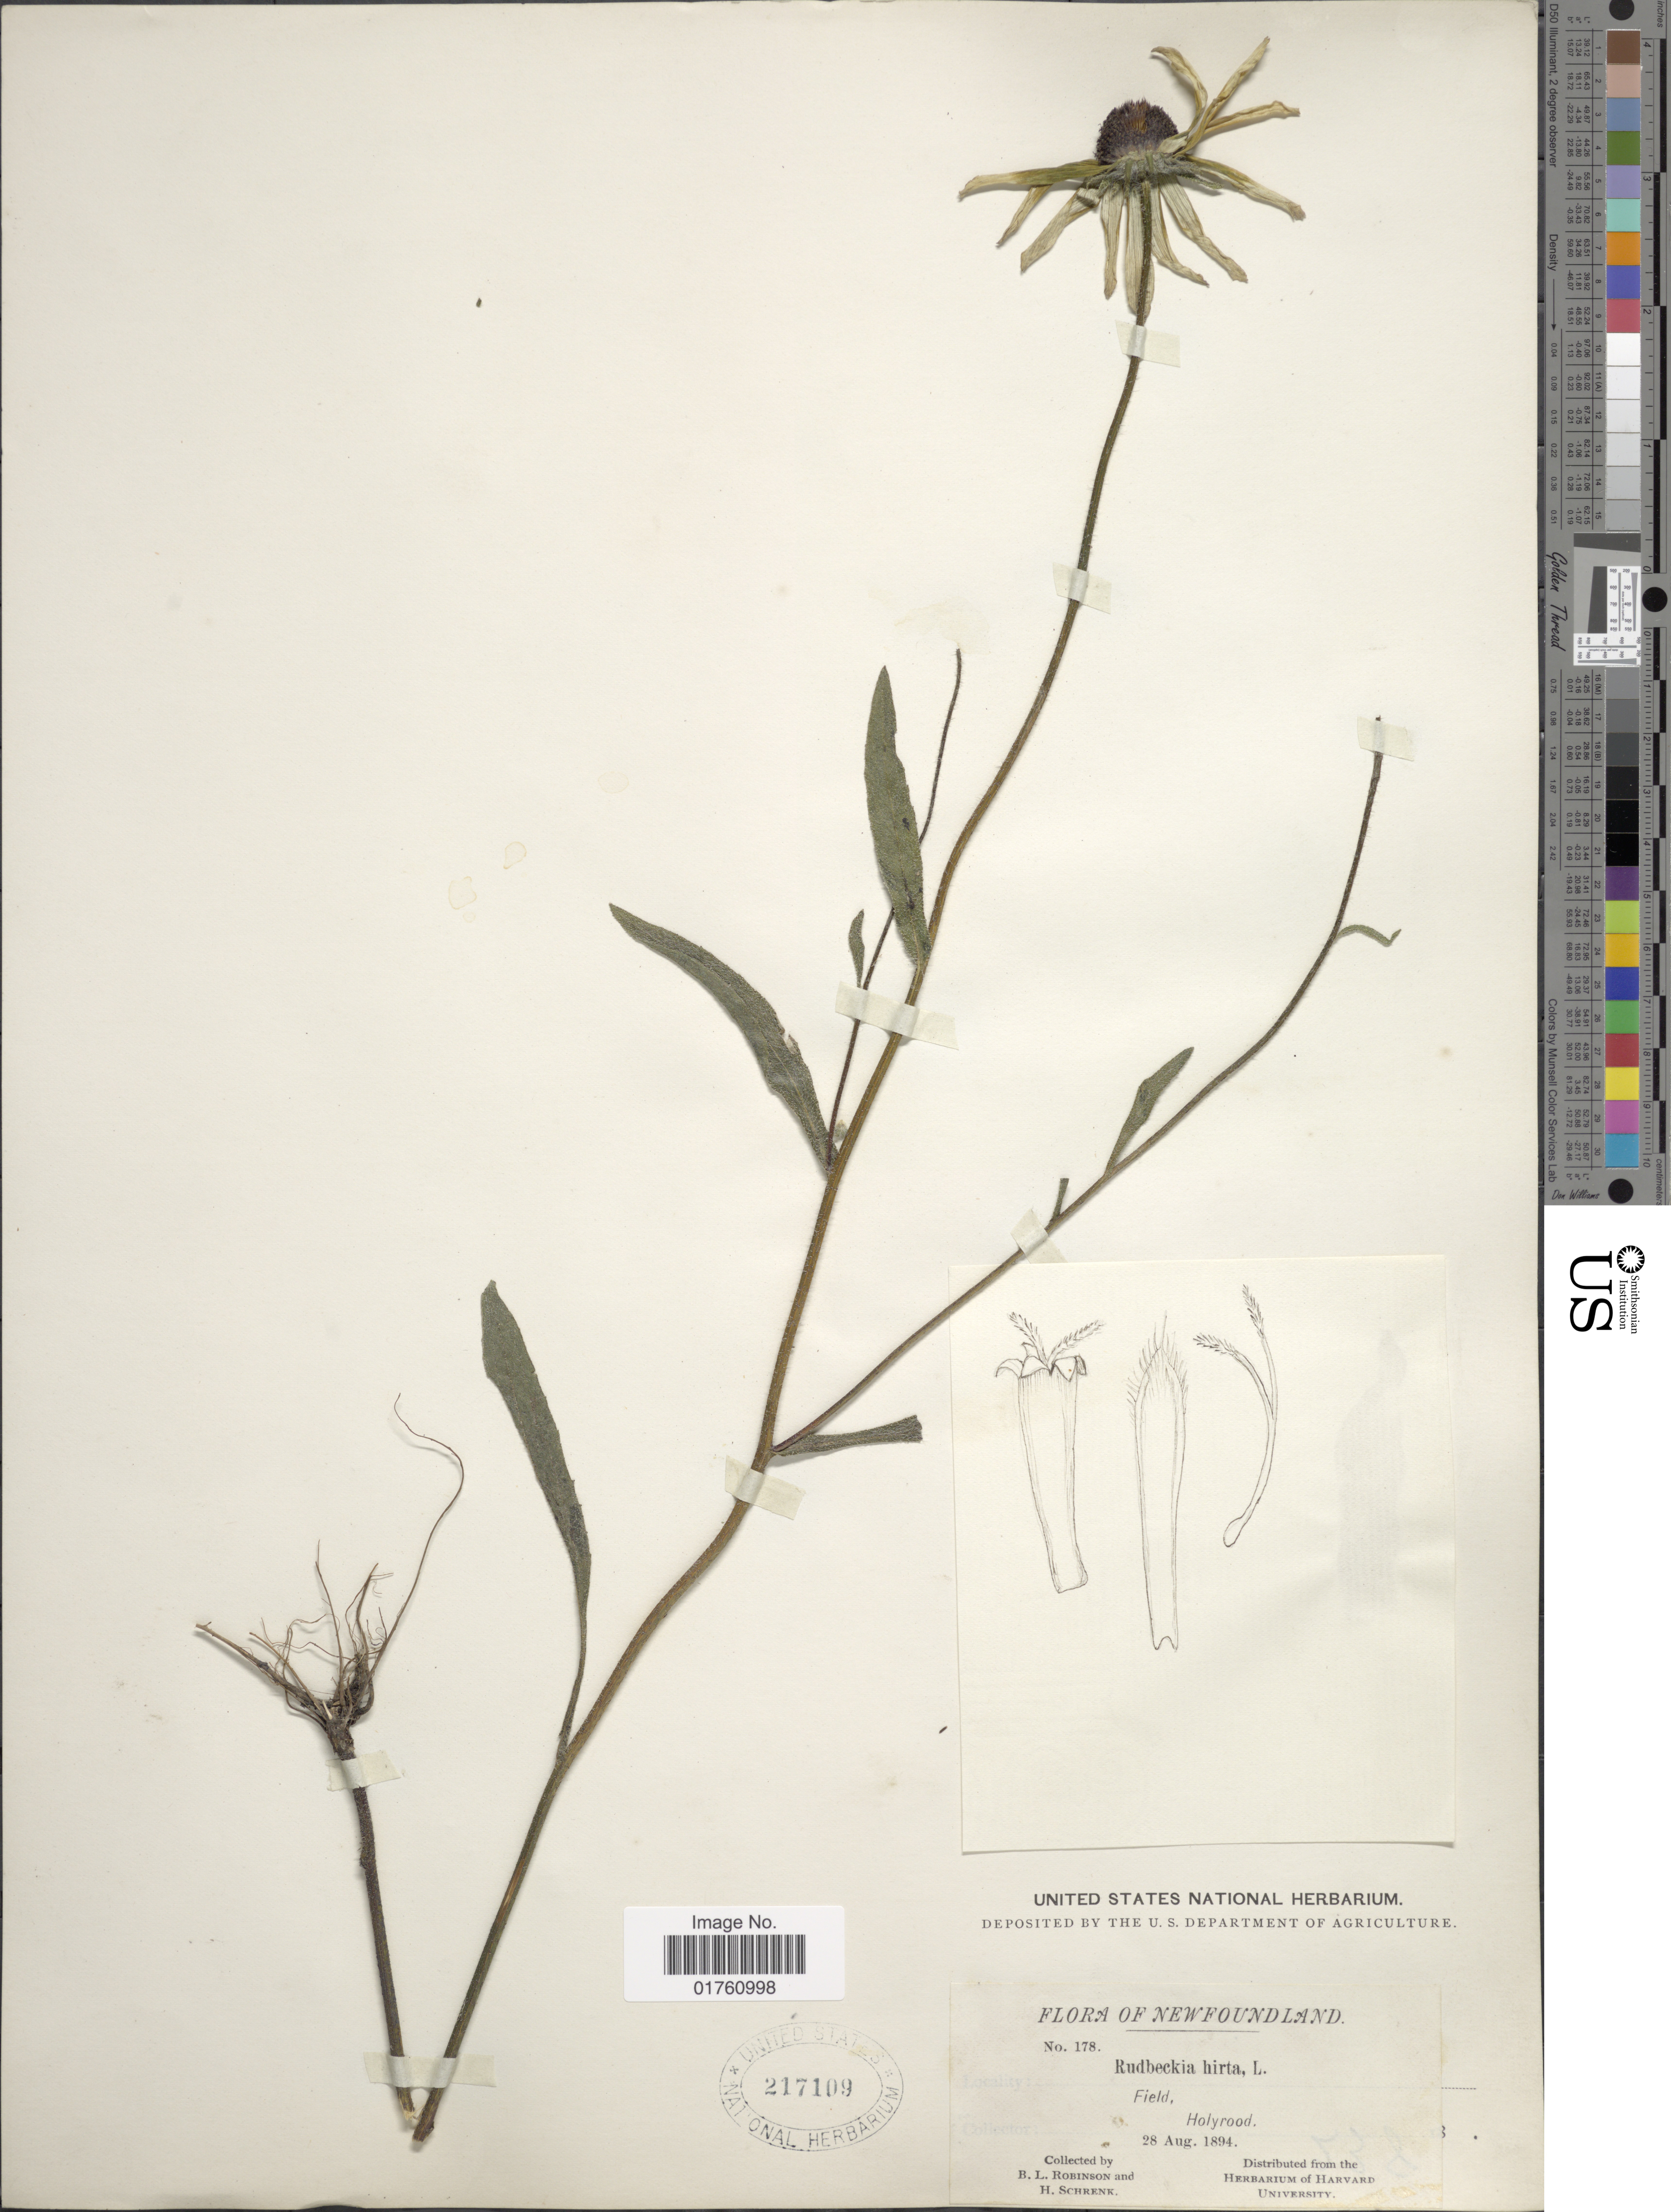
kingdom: Plantae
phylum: Tracheophyta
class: Magnoliopsida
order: Asterales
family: Asteraceae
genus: Rudbeckia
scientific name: Rudbeckia hirta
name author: L.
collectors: B. L. Robinson & H. v. Schrenk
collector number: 178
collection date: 1894-08-28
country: Canada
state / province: Newfoundland and Labrador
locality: Field, Holyrood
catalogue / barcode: US 217109